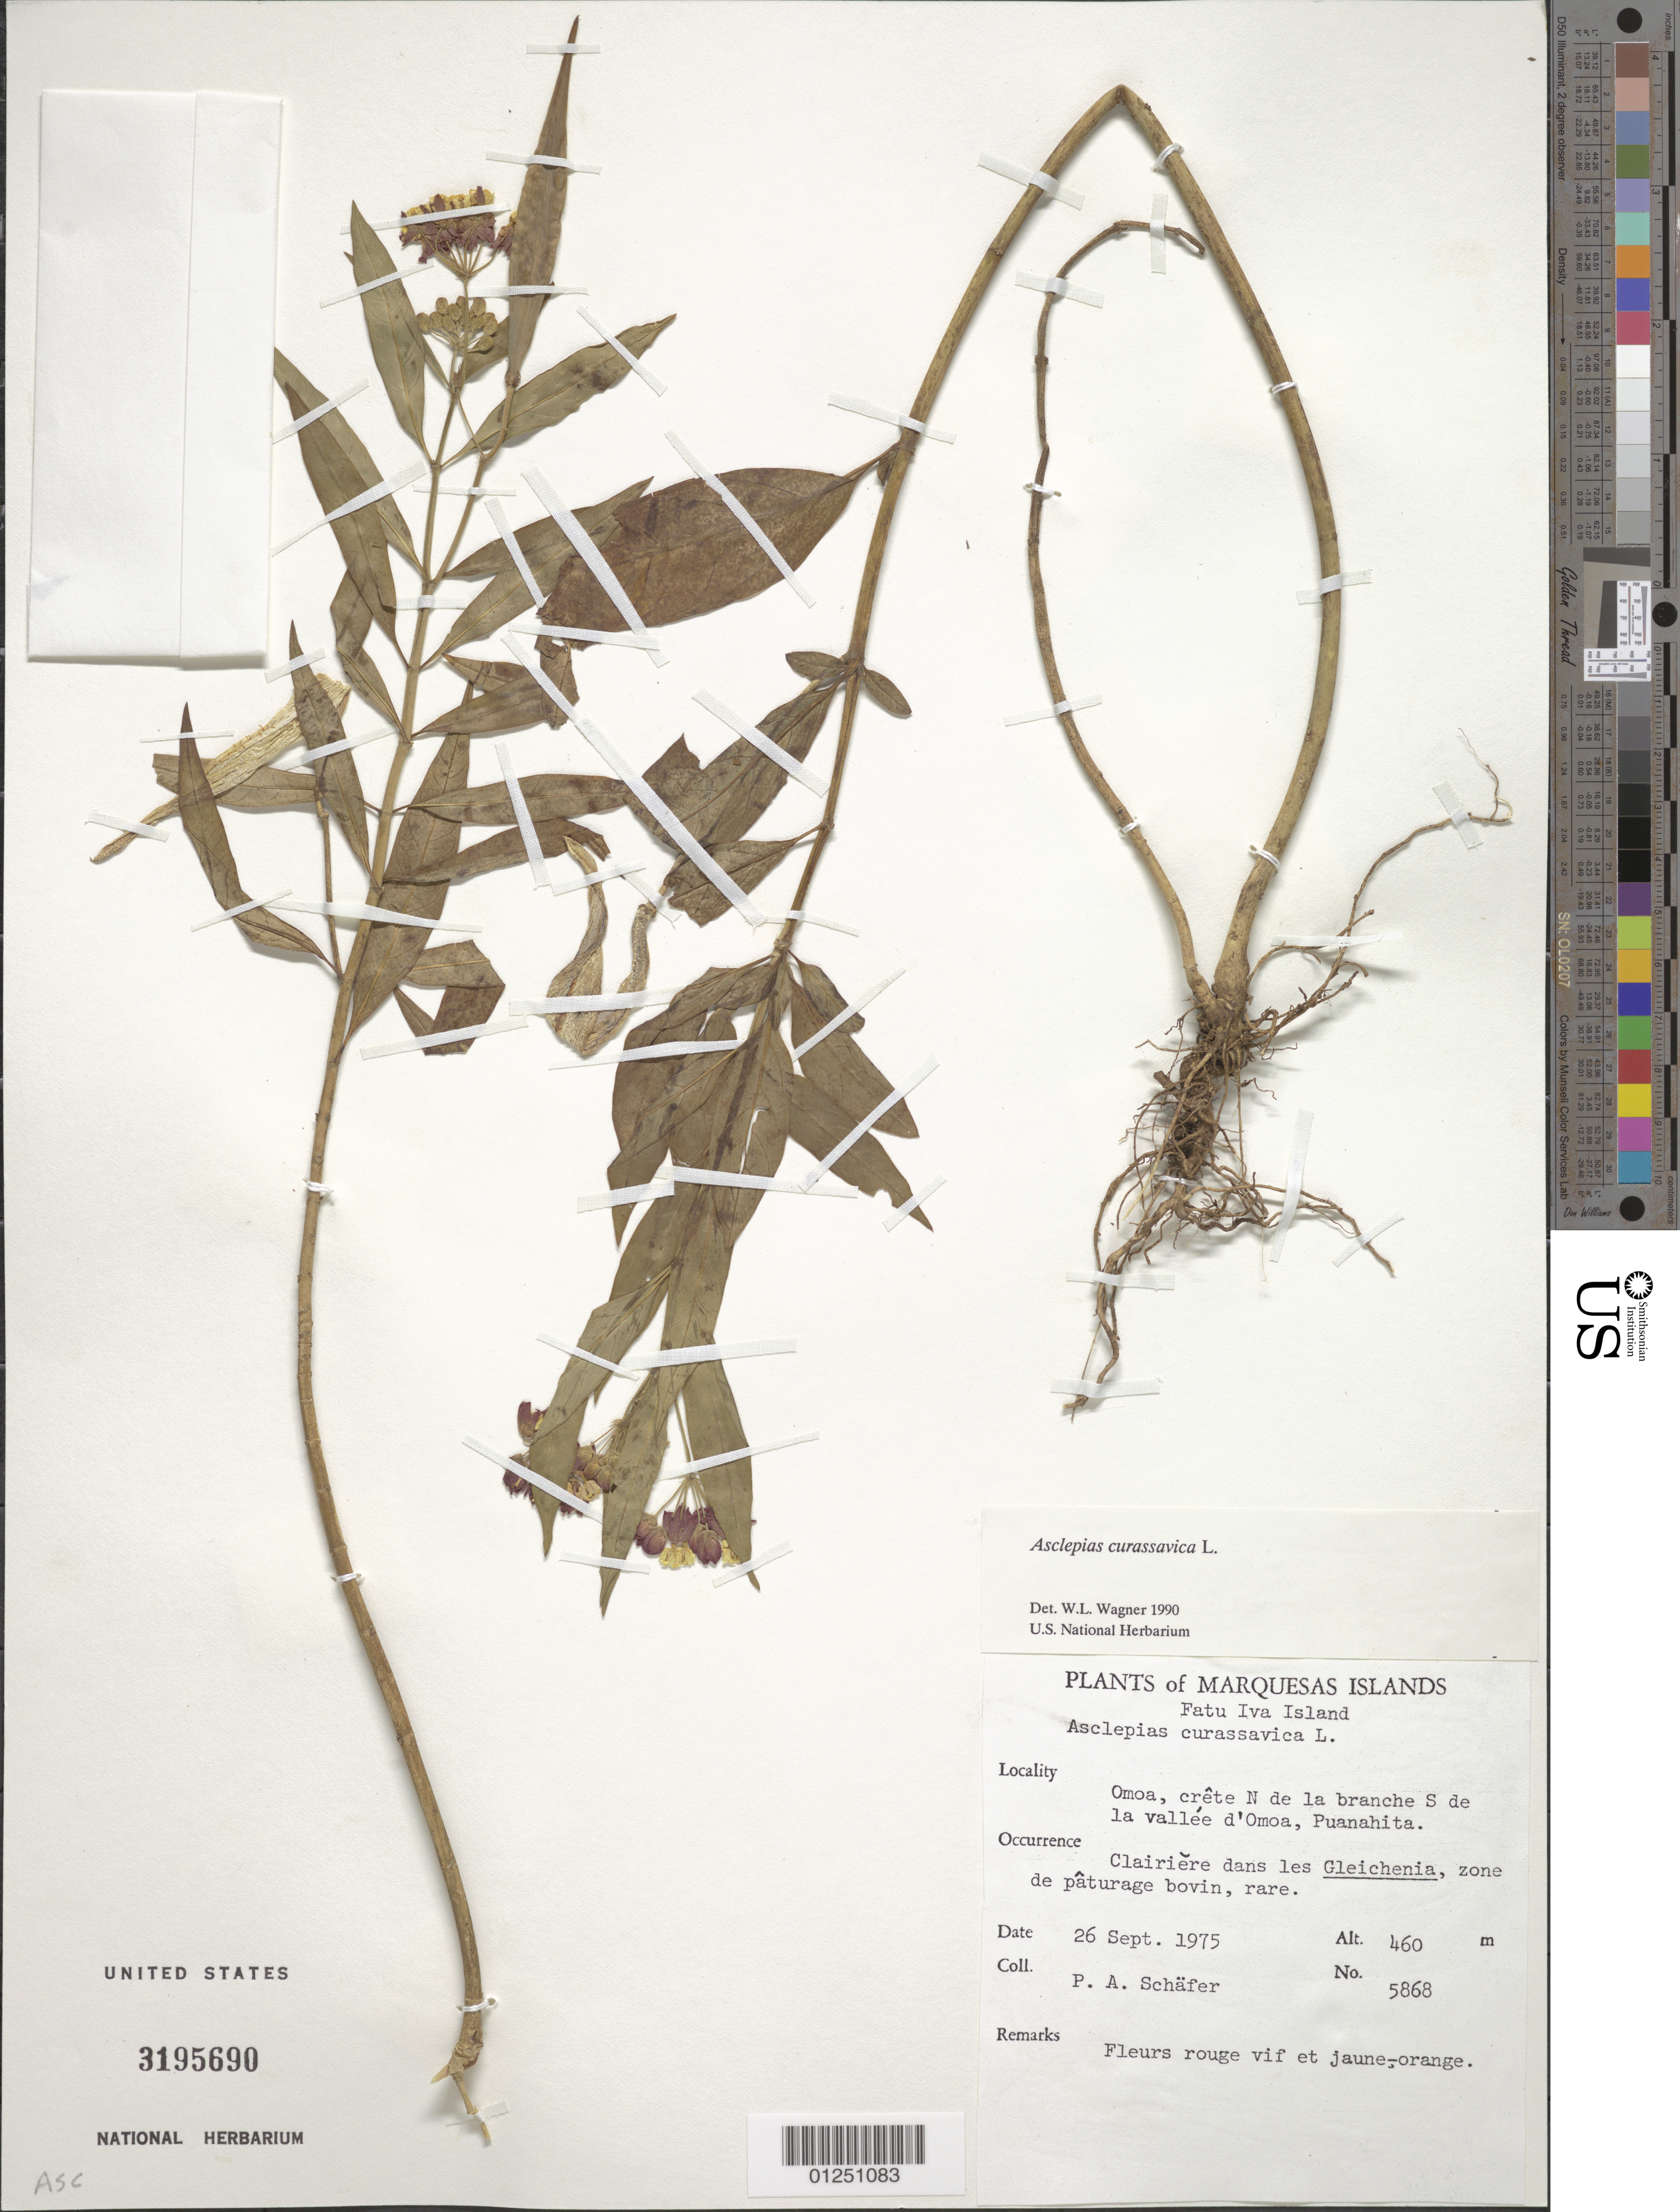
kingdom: Plantae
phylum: Tracheophyta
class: Magnoliopsida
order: Gentianales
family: Apocynaceae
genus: Asclepias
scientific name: Asclepias curassavica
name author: L.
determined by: Wagner, W. L., (BOT), Smithsonian Institution - National Museum of Natural History (UNITED STATES)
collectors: P. A. Schäfer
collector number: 5868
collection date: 1975-09-26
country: French Polynesia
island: Fatu Hiva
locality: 'Omo'a, crête N de la branche S de la vallée d'Omo'a, Puanahita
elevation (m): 460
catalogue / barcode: US 3195690